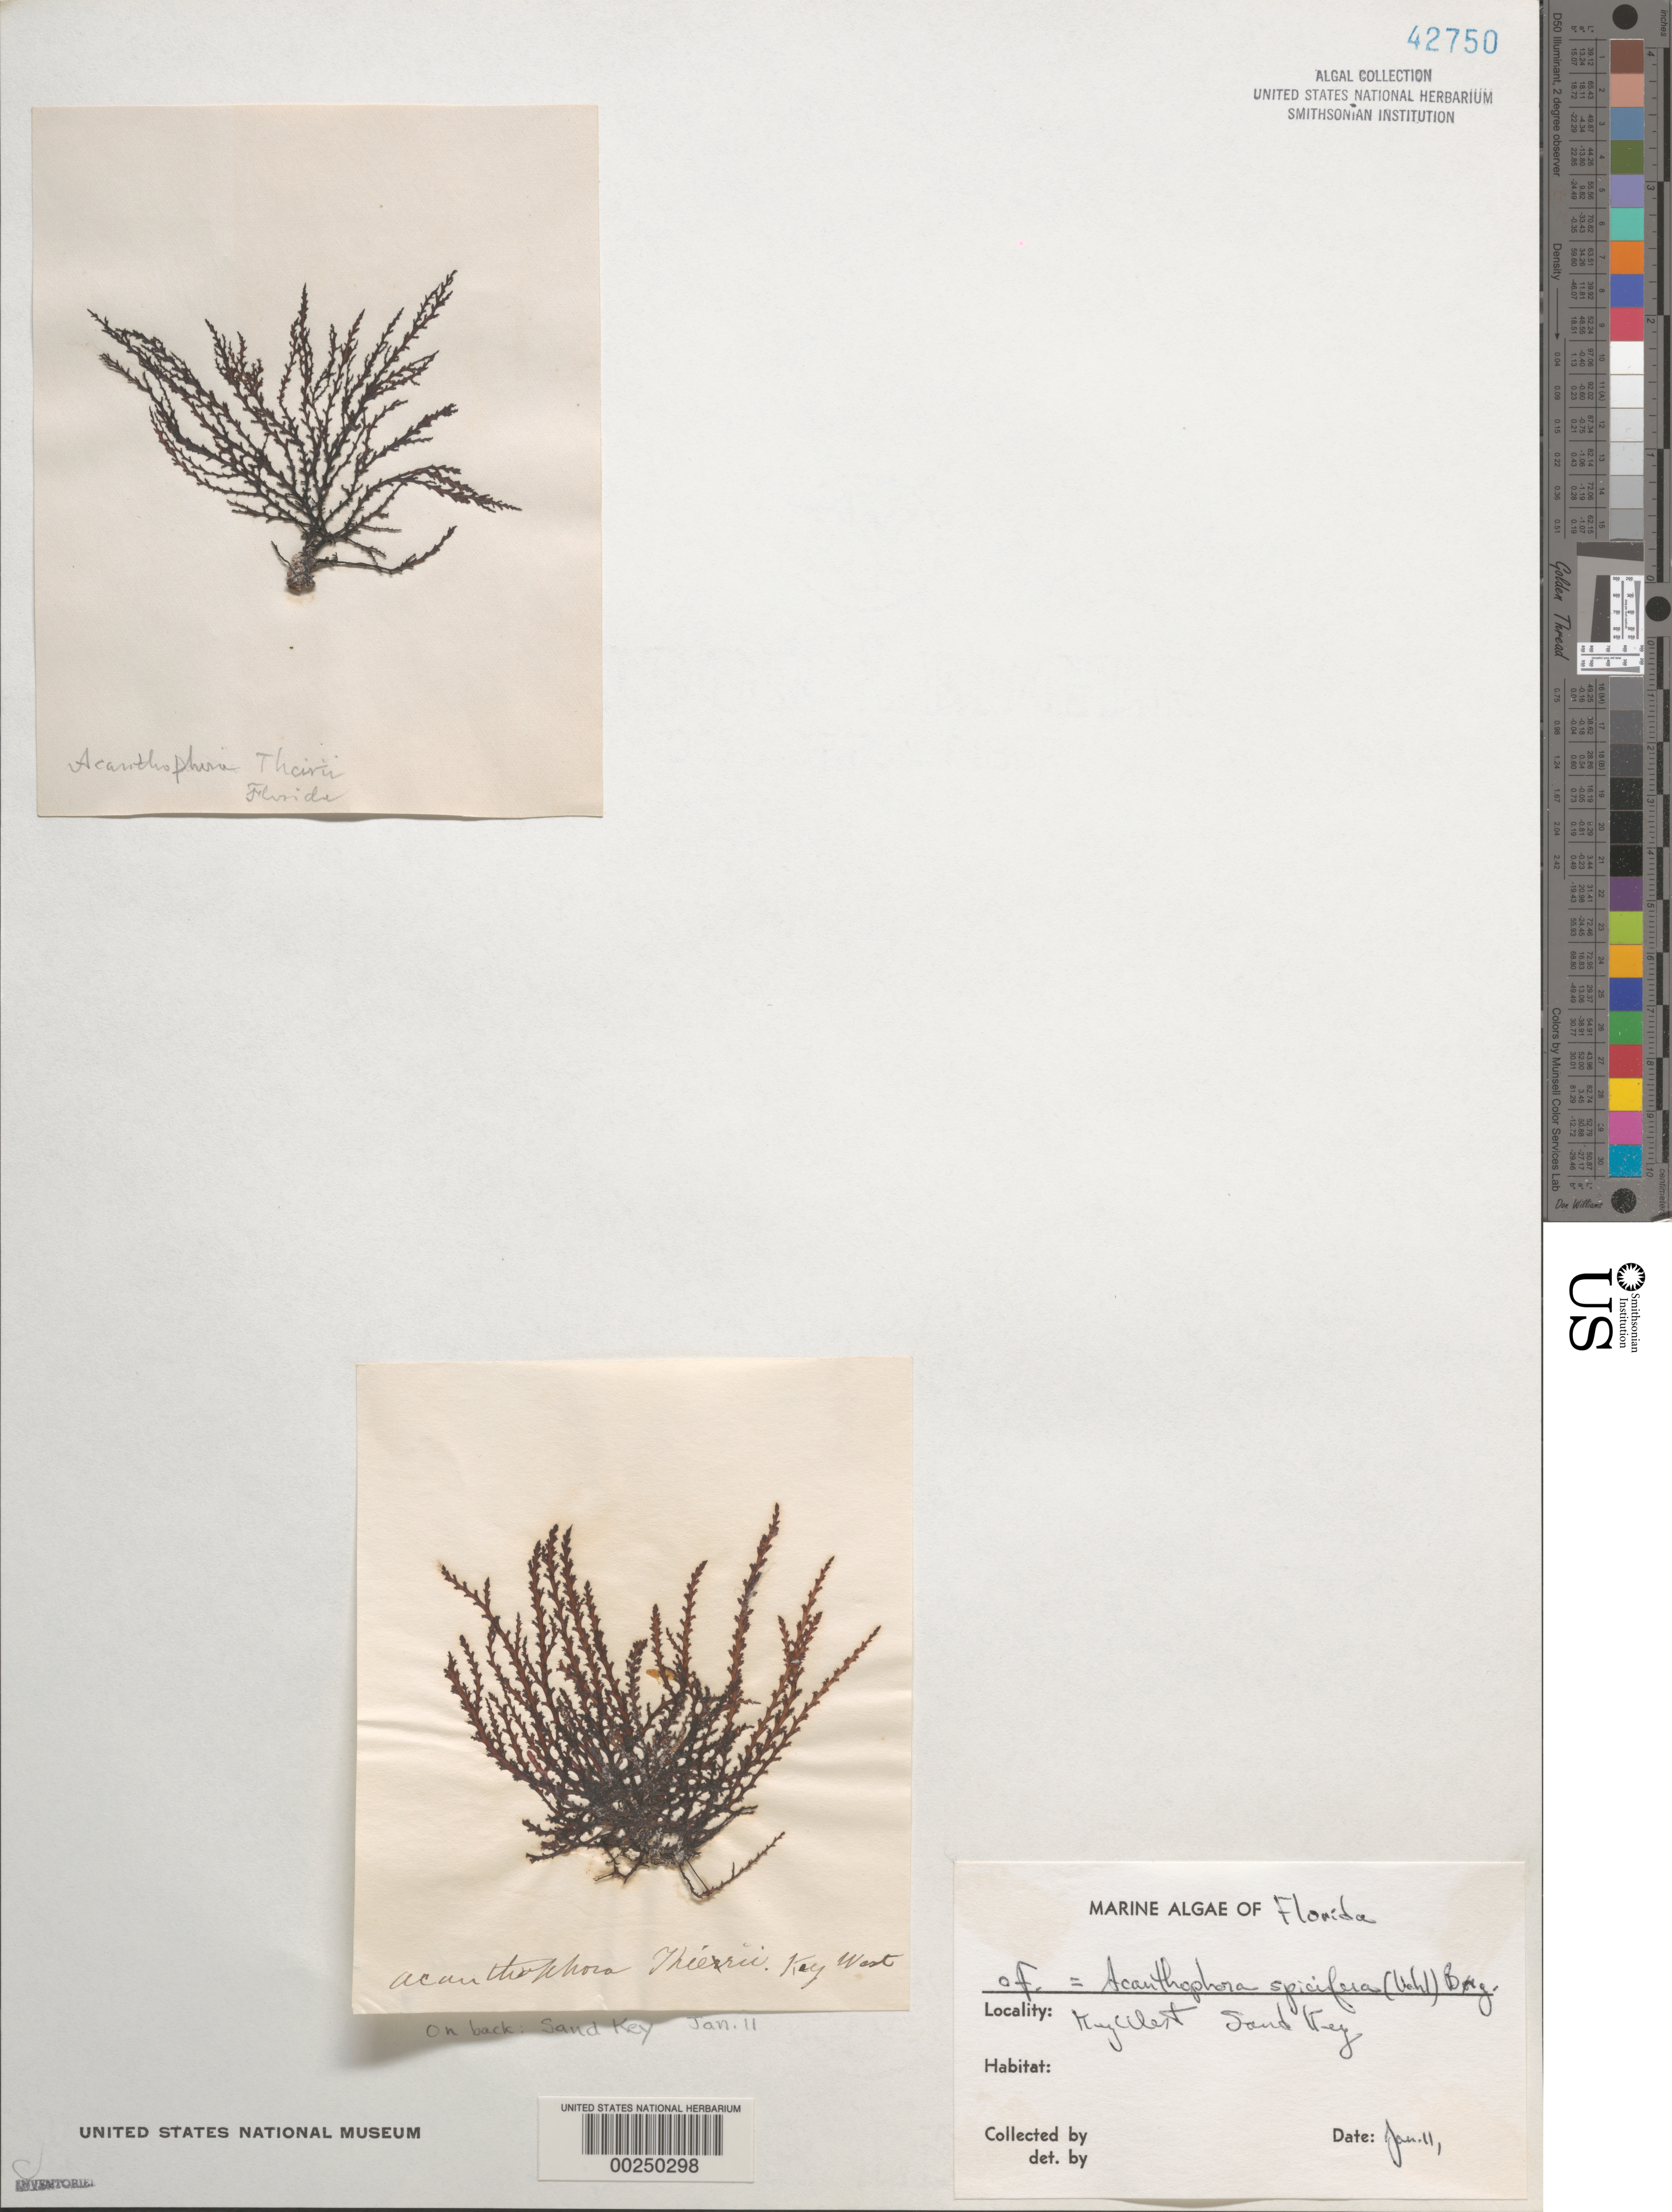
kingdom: Plantae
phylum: Rhodophyta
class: Florideophyceae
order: Ceramiales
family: Rhodomelaceae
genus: Acanthophora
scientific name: Acanthophora spicifera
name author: (Vahl) Børgesen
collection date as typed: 11 Jan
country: United States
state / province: Florida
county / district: Monroe County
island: Key West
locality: Sand Key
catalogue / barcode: US 42750